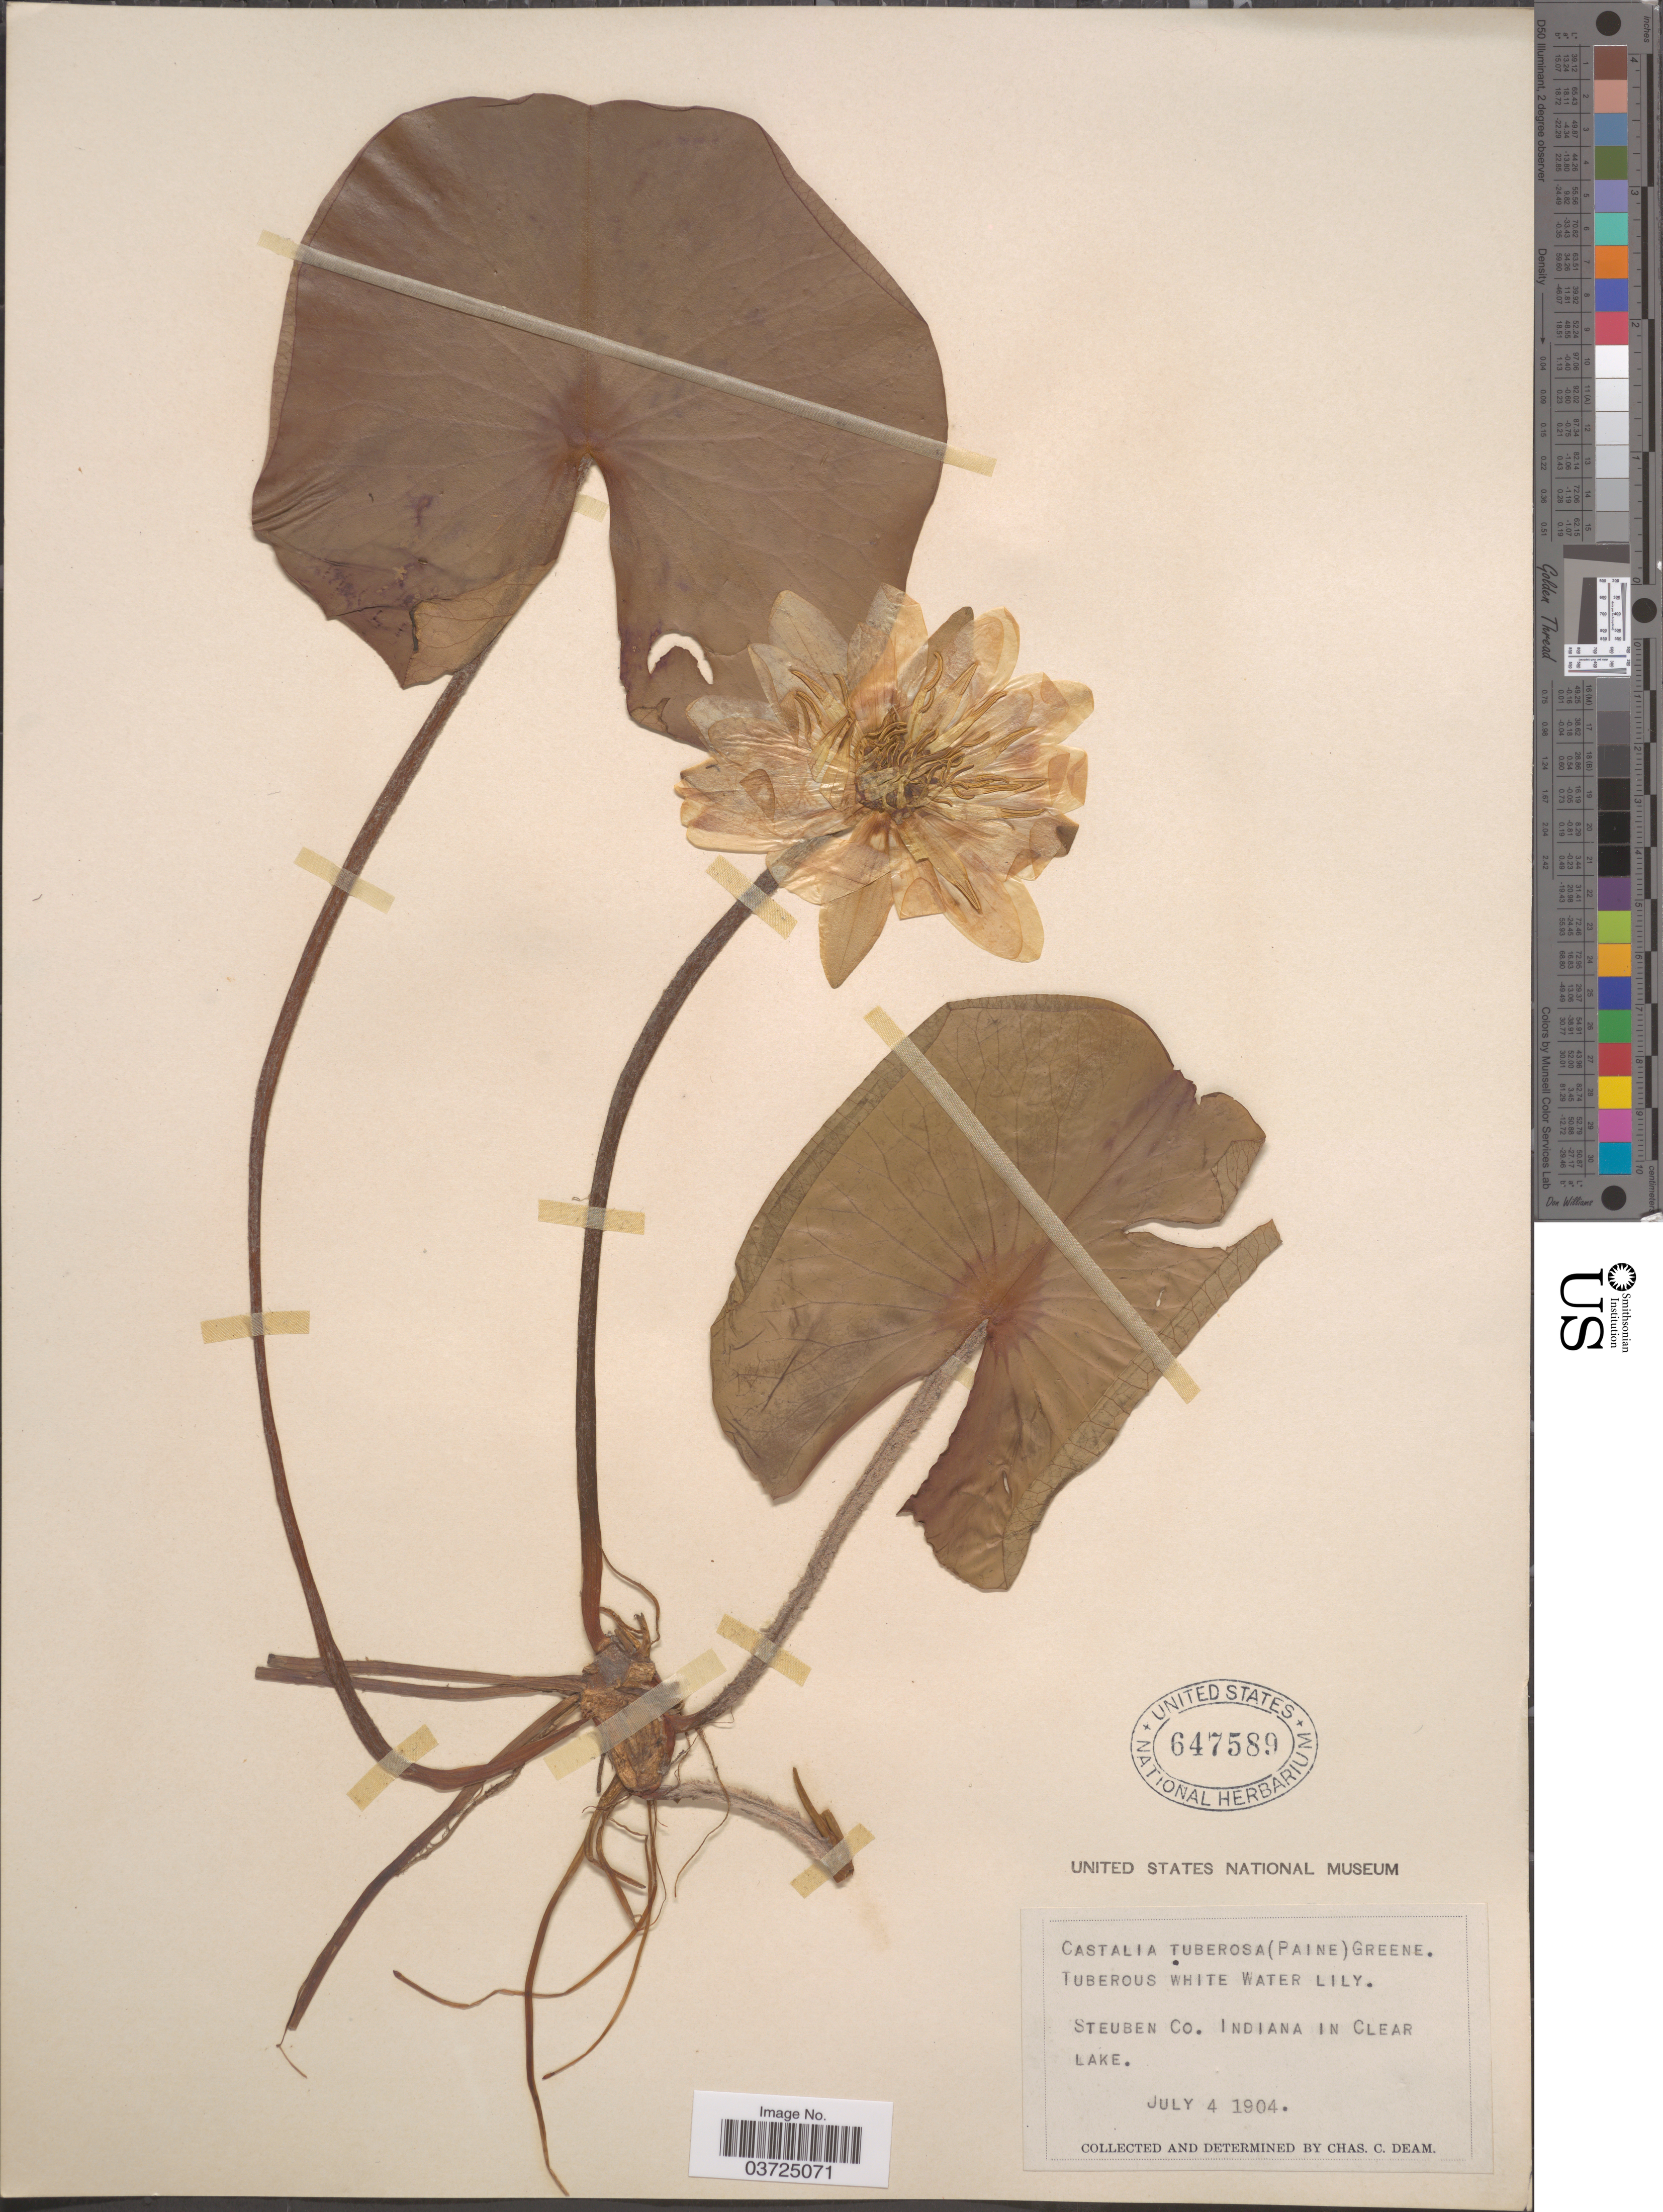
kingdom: Plantae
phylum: Tracheophyta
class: Magnoliopsida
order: Nymphaeales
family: Nymphaeaceae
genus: Nymphaea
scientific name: Nymphaea tuberosa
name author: Paine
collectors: C. C. Deam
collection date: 1904-07-04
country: United States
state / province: Indiana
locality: Steuben Co. In Clear Lake.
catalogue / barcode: US 647589